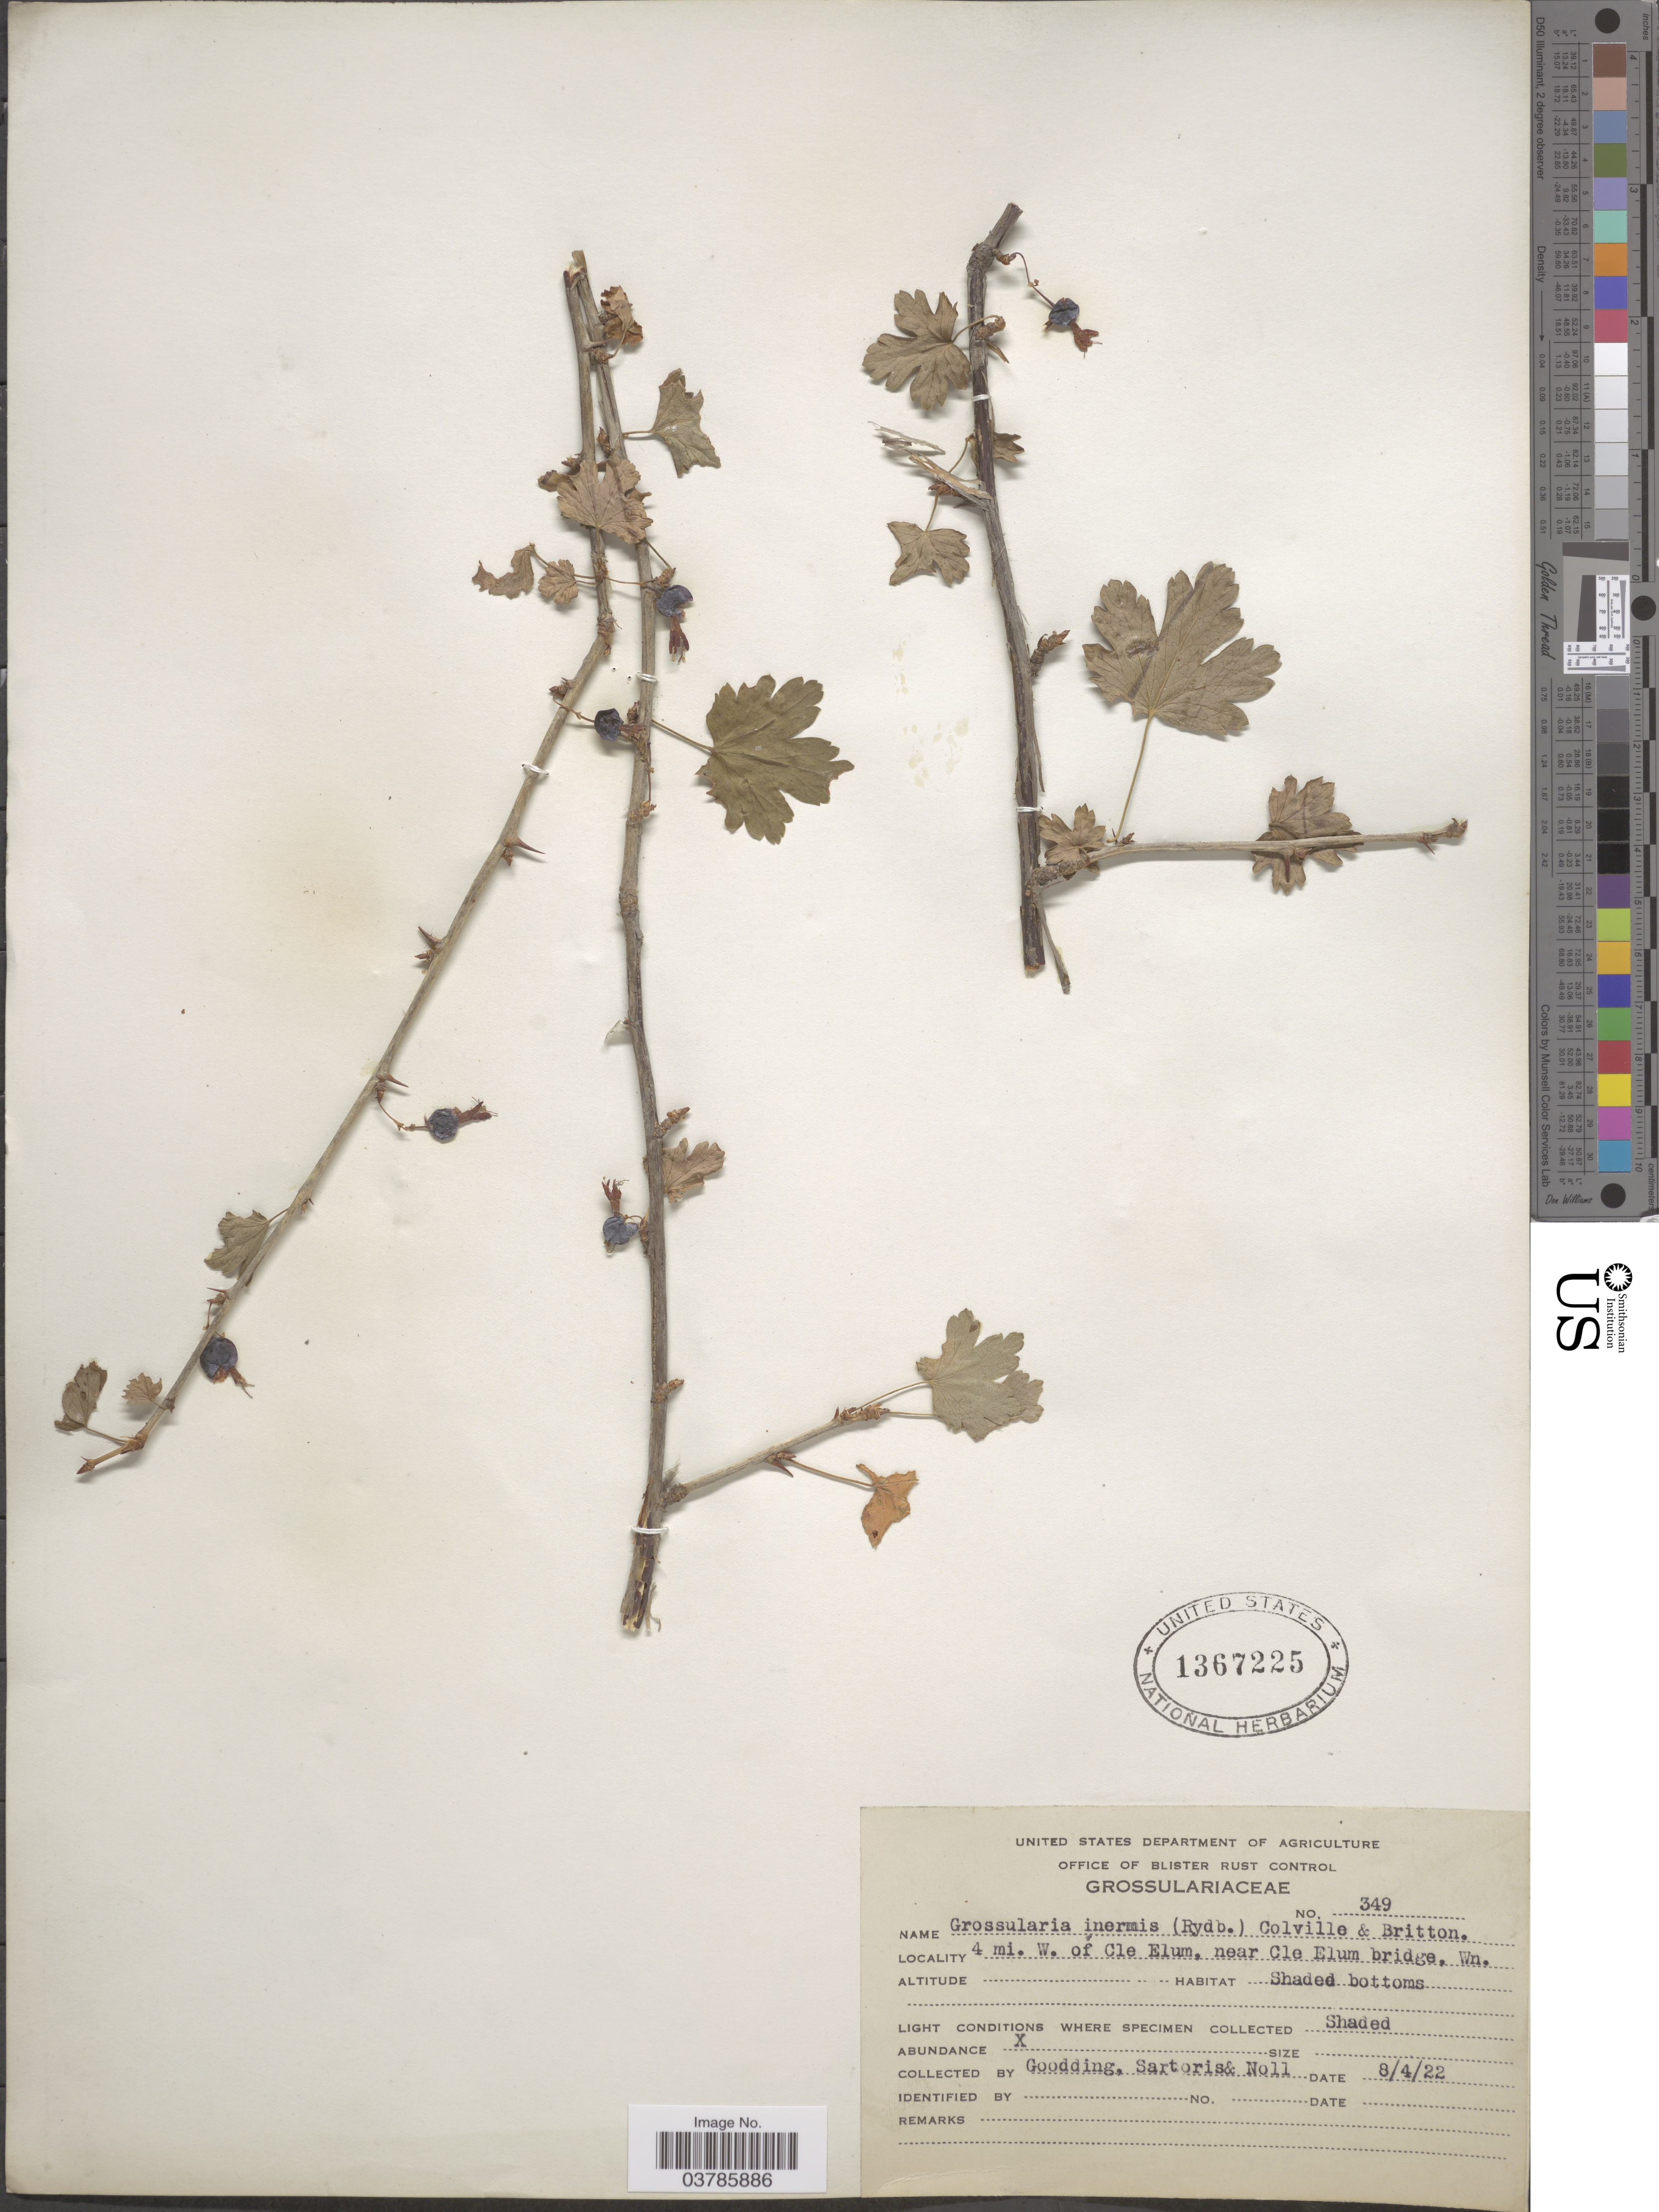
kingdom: Plantae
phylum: Tracheophyta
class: Magnoliopsida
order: Saxifragales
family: Grossulariaceae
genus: Ribes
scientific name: Ribes inerme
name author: Rydb.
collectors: Goodding, Sartoris & Noll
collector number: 349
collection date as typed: Transcribed d/m/y: 4/8/22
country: United States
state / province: Washington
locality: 4 mi. W. of Cle Elum, near Cle Elum bridge, Wn.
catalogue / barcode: US 1367225